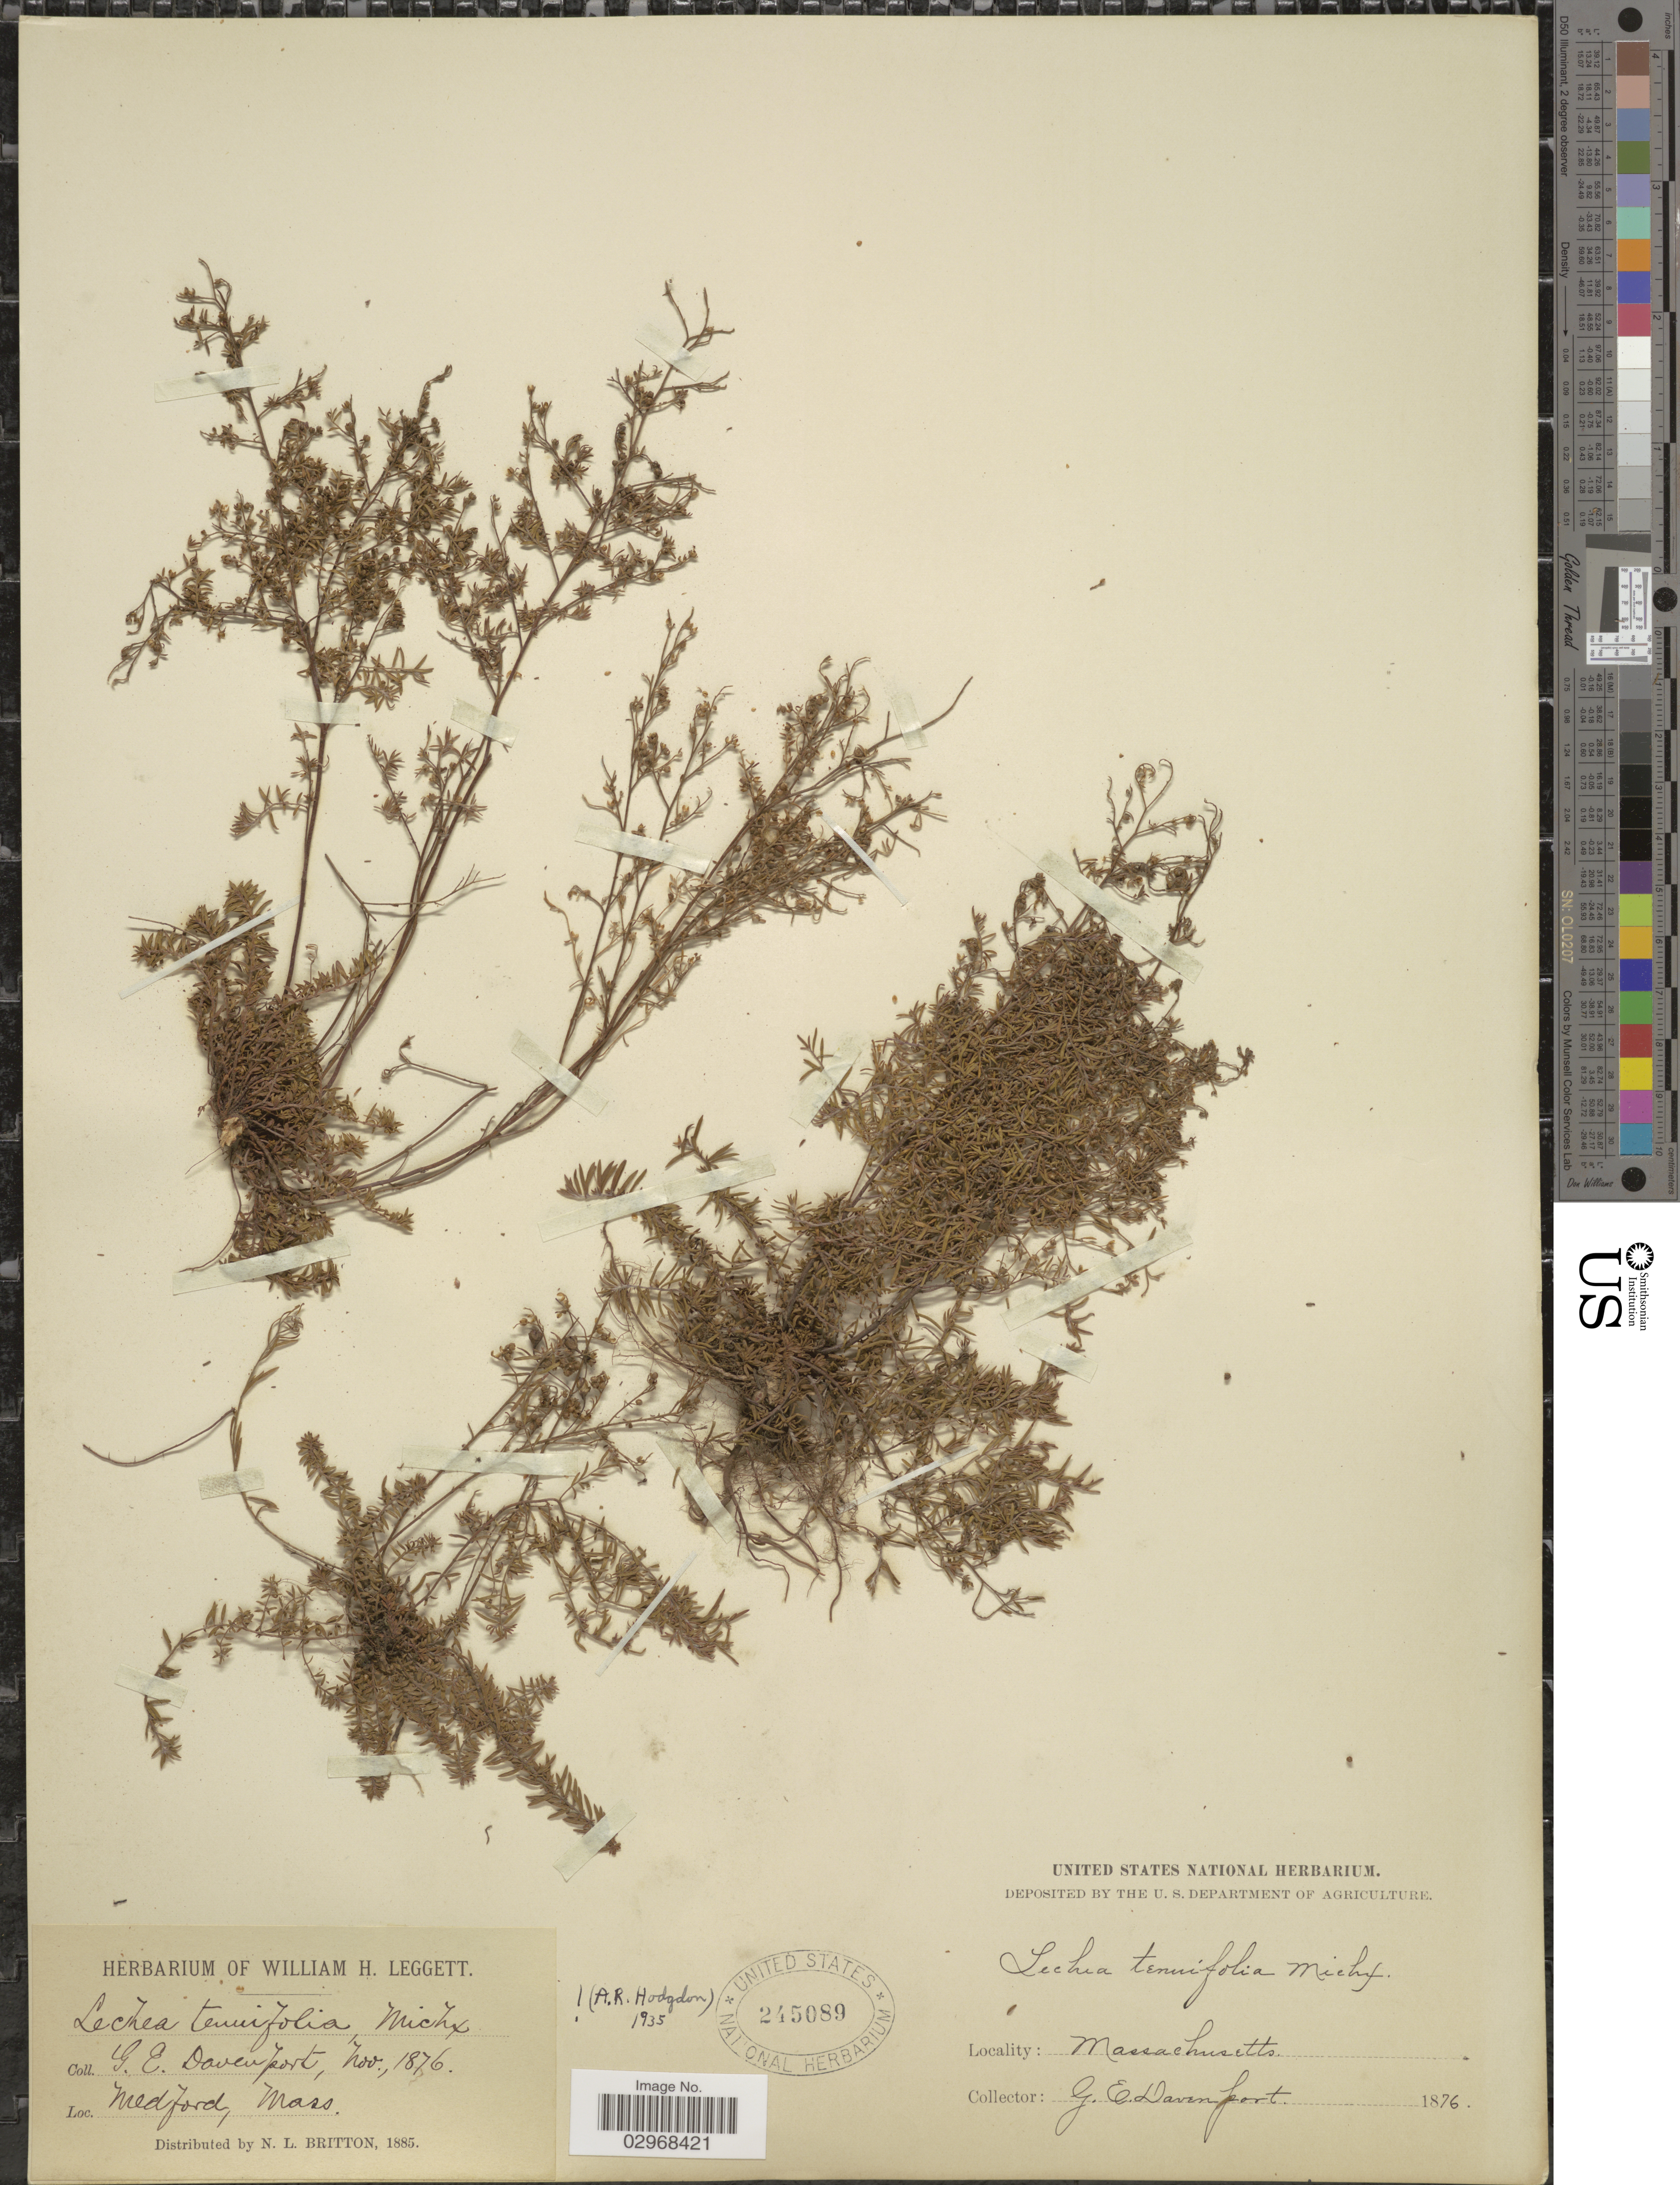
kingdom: Plantae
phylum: Tracheophyta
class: Magnoliopsida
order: Malvales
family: Cistaceae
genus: Lechea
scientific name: Lechea tenuifolia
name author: Michx.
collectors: G. E. Davenport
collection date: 1876-11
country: United States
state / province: Massachusetts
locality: Medford.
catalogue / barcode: US 245089